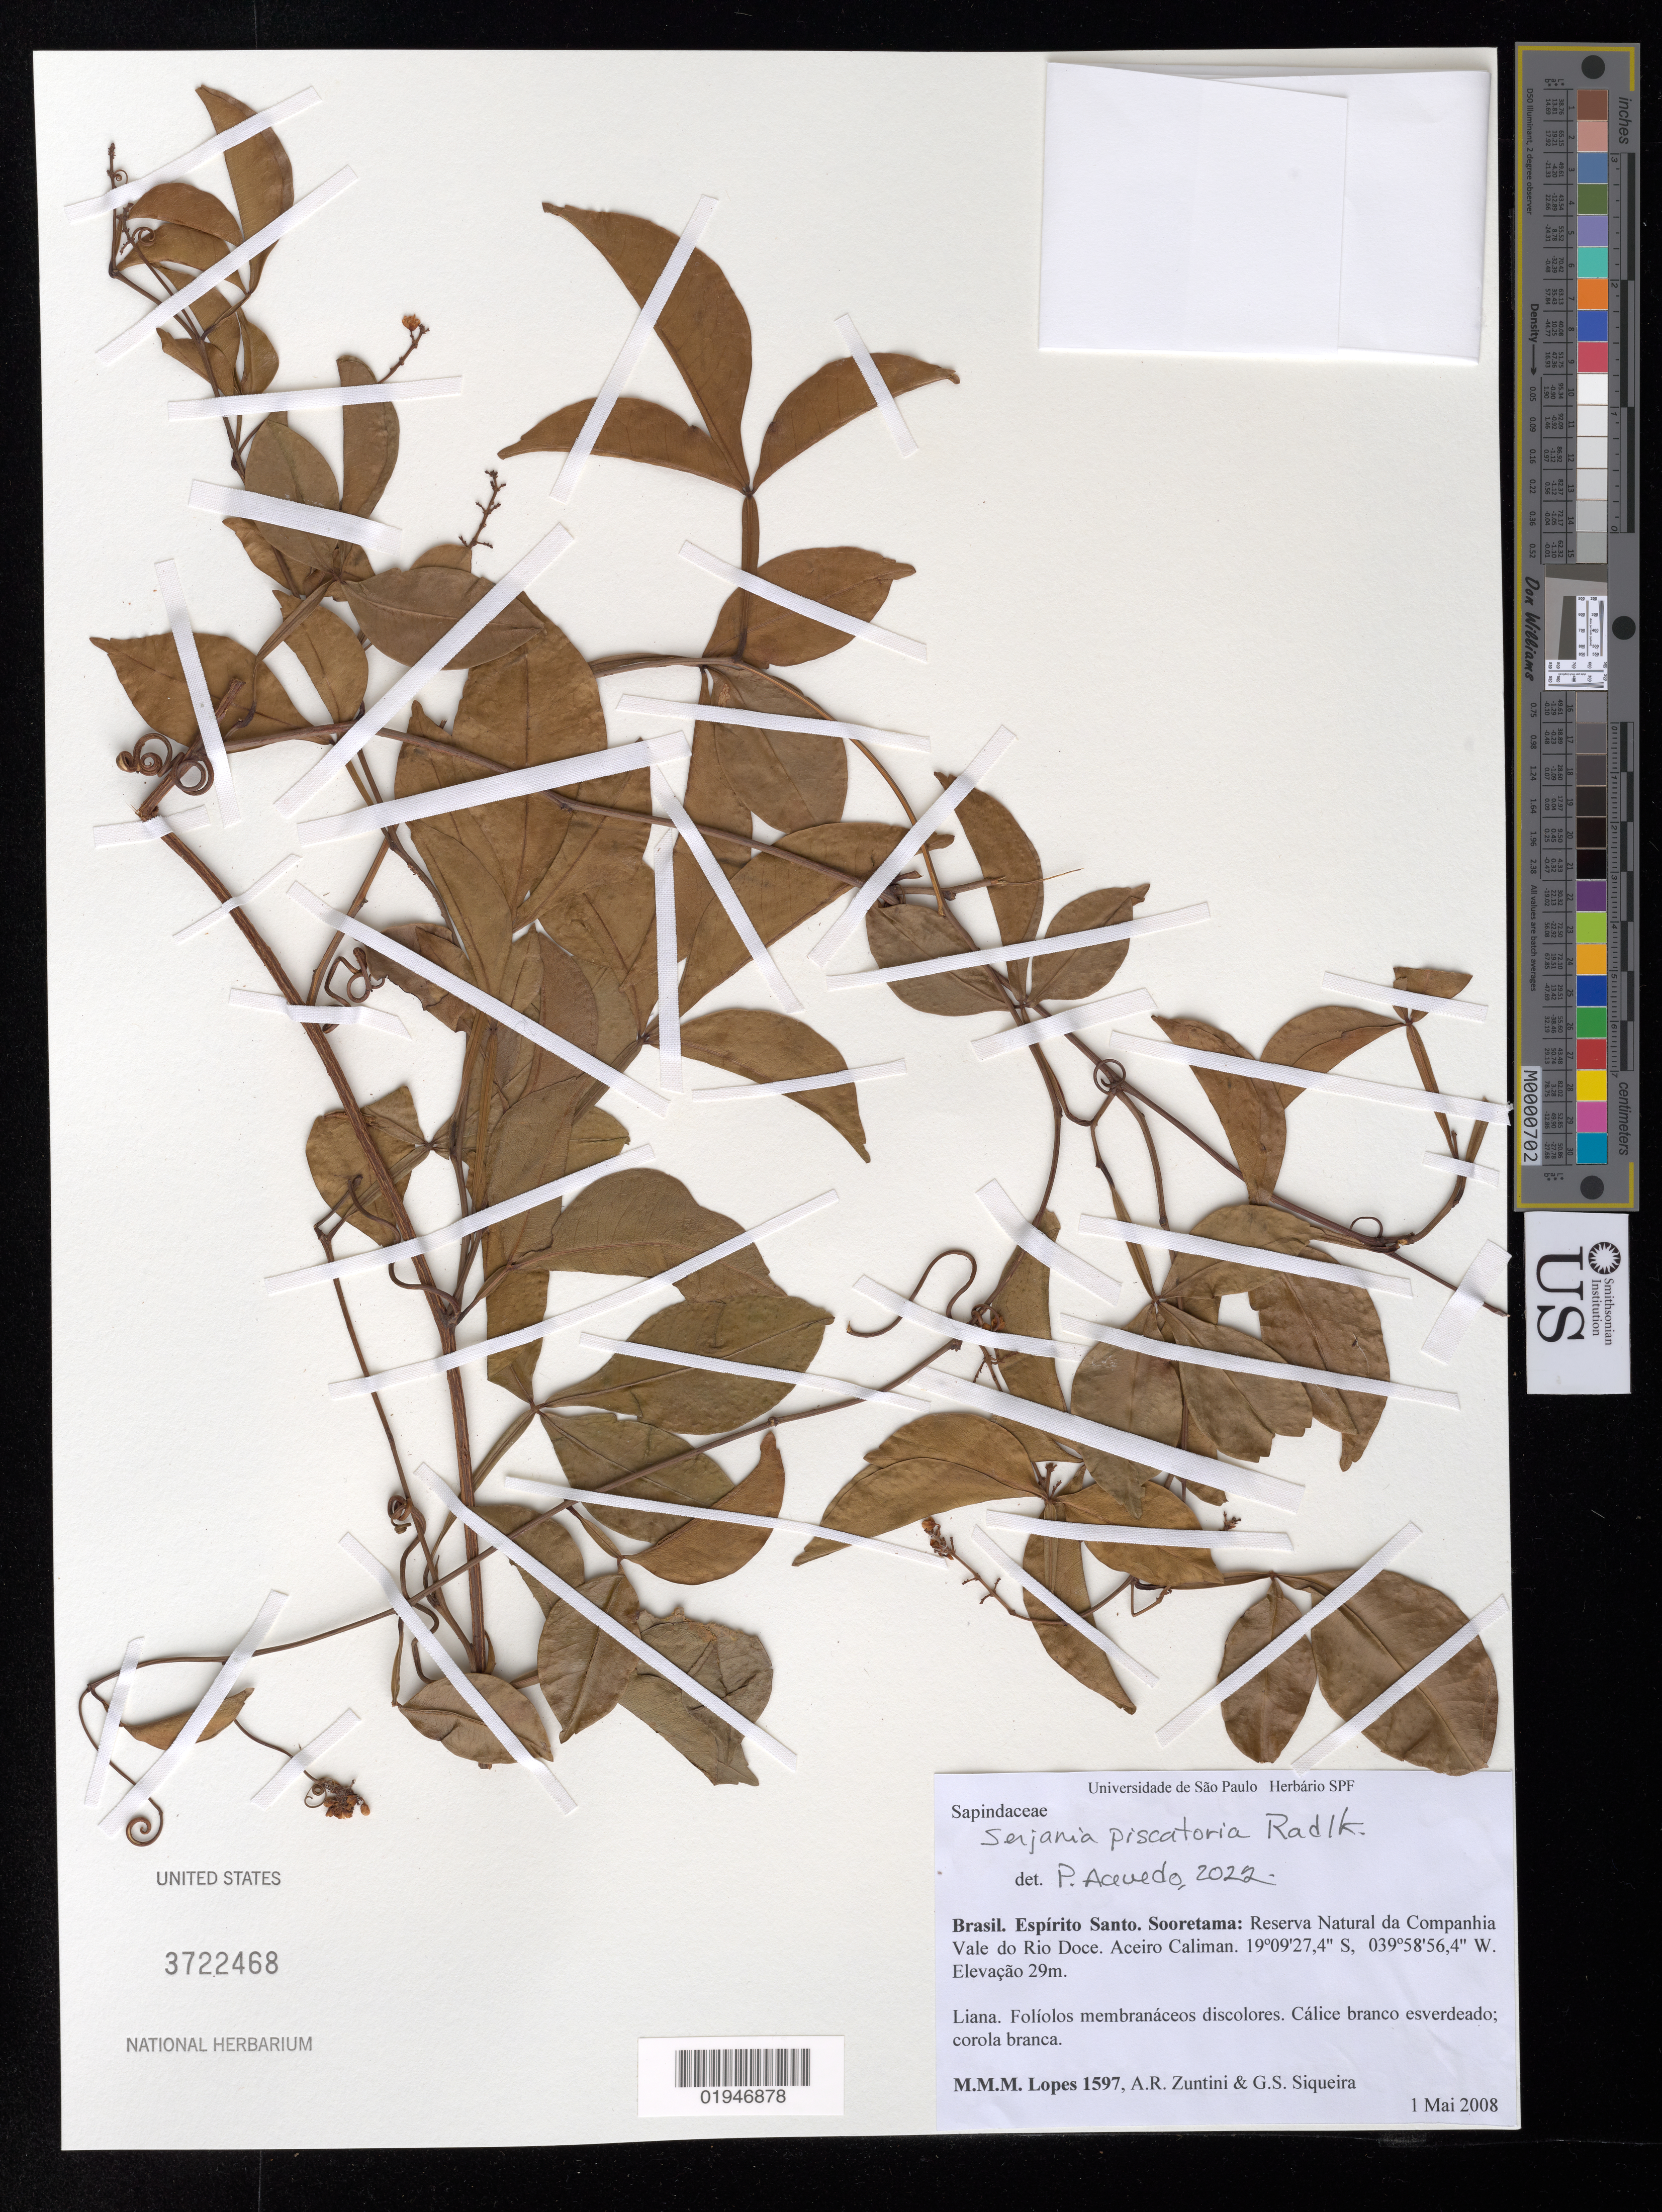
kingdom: Plantae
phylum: Tracheophyta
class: Magnoliopsida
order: Sapindales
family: Sapindaceae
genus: Serjania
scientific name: Serjania piscatoria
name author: Radlk.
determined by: Acevedo-Rodríguez, P., (BOT), Smithsonian Institution - National Museum of Natural History (UNITED STATES)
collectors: M. Lopes, A. Zuntini & G. S. Siqueira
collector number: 1597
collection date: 2008-05-01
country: Brazil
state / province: Espirito Santo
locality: Sooretama. Reserva Natural da Companhia Vale do Rio Doce. Aceiro Caliman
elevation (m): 29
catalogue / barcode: US 3722468